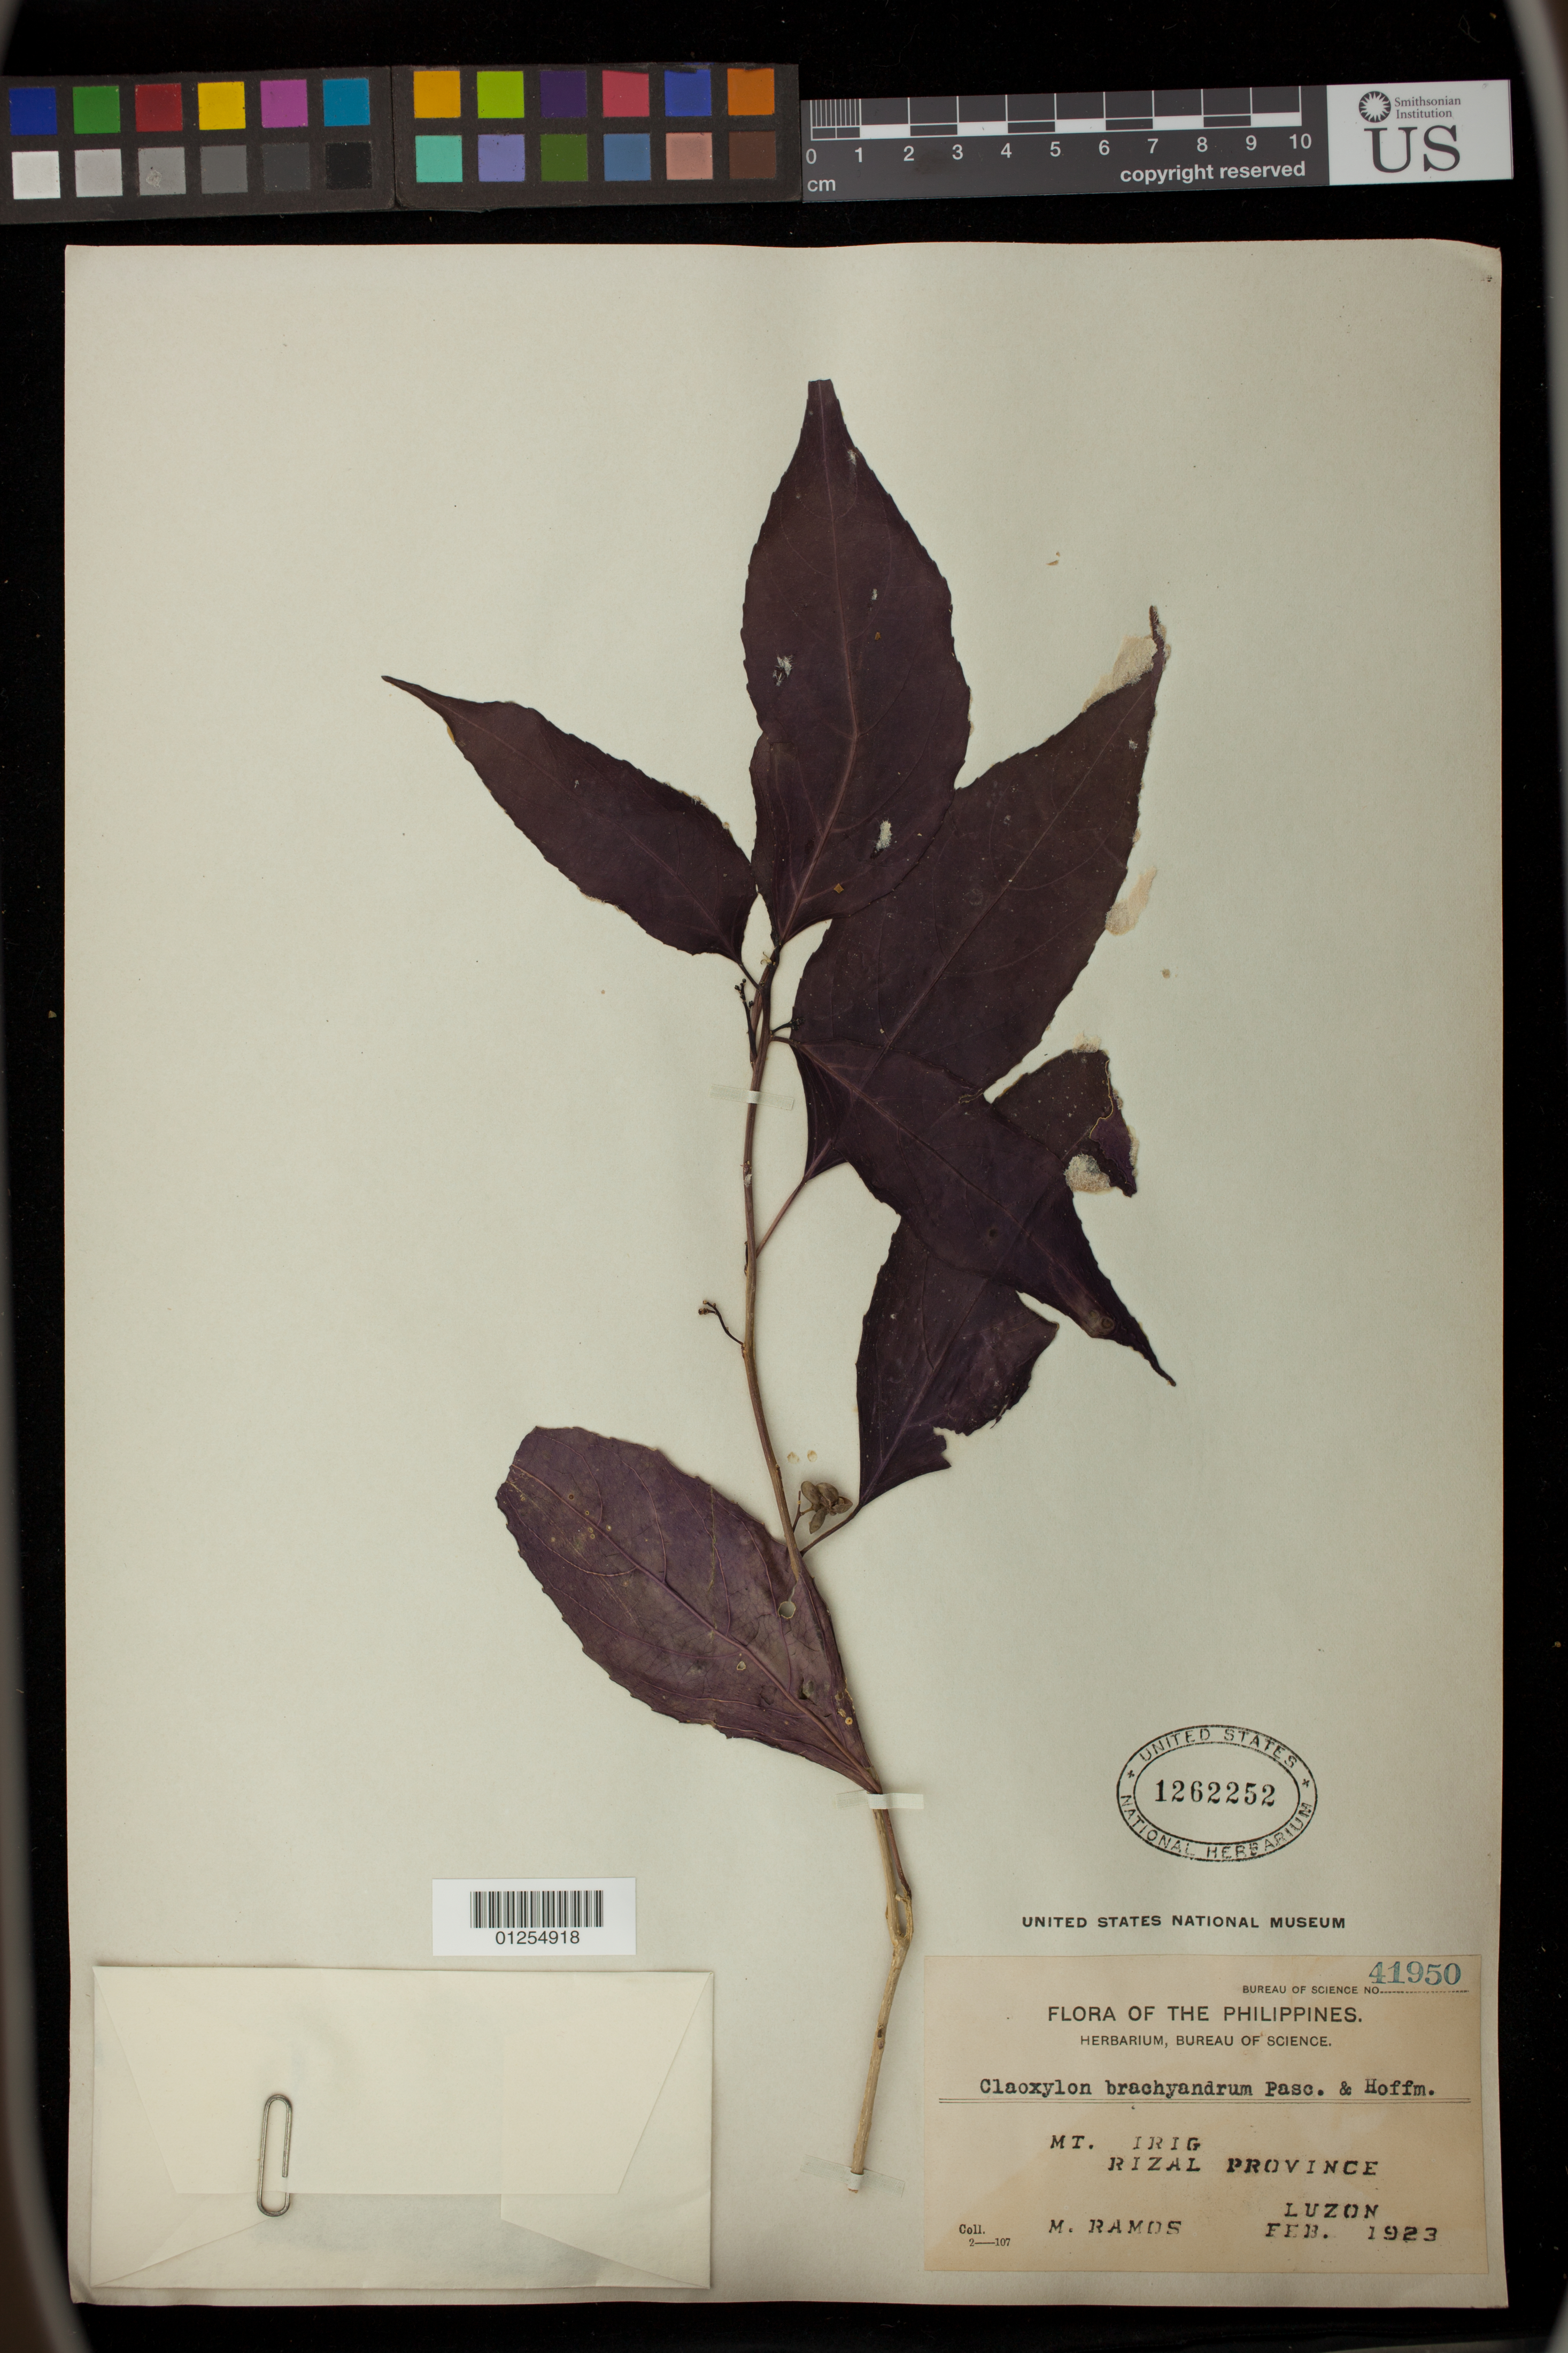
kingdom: Plantae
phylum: Tracheophyta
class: Magnoliopsida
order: Malpighiales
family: Euphorbiaceae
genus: Claoxylon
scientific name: Claoxylon brachyandrum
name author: Pax & K. Hoffm.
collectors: M. Ramos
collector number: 41950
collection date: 1923-02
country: Philippines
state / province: Calabarzon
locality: Mt. Irig. Rizal Province, Luzon.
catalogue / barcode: US 1262252